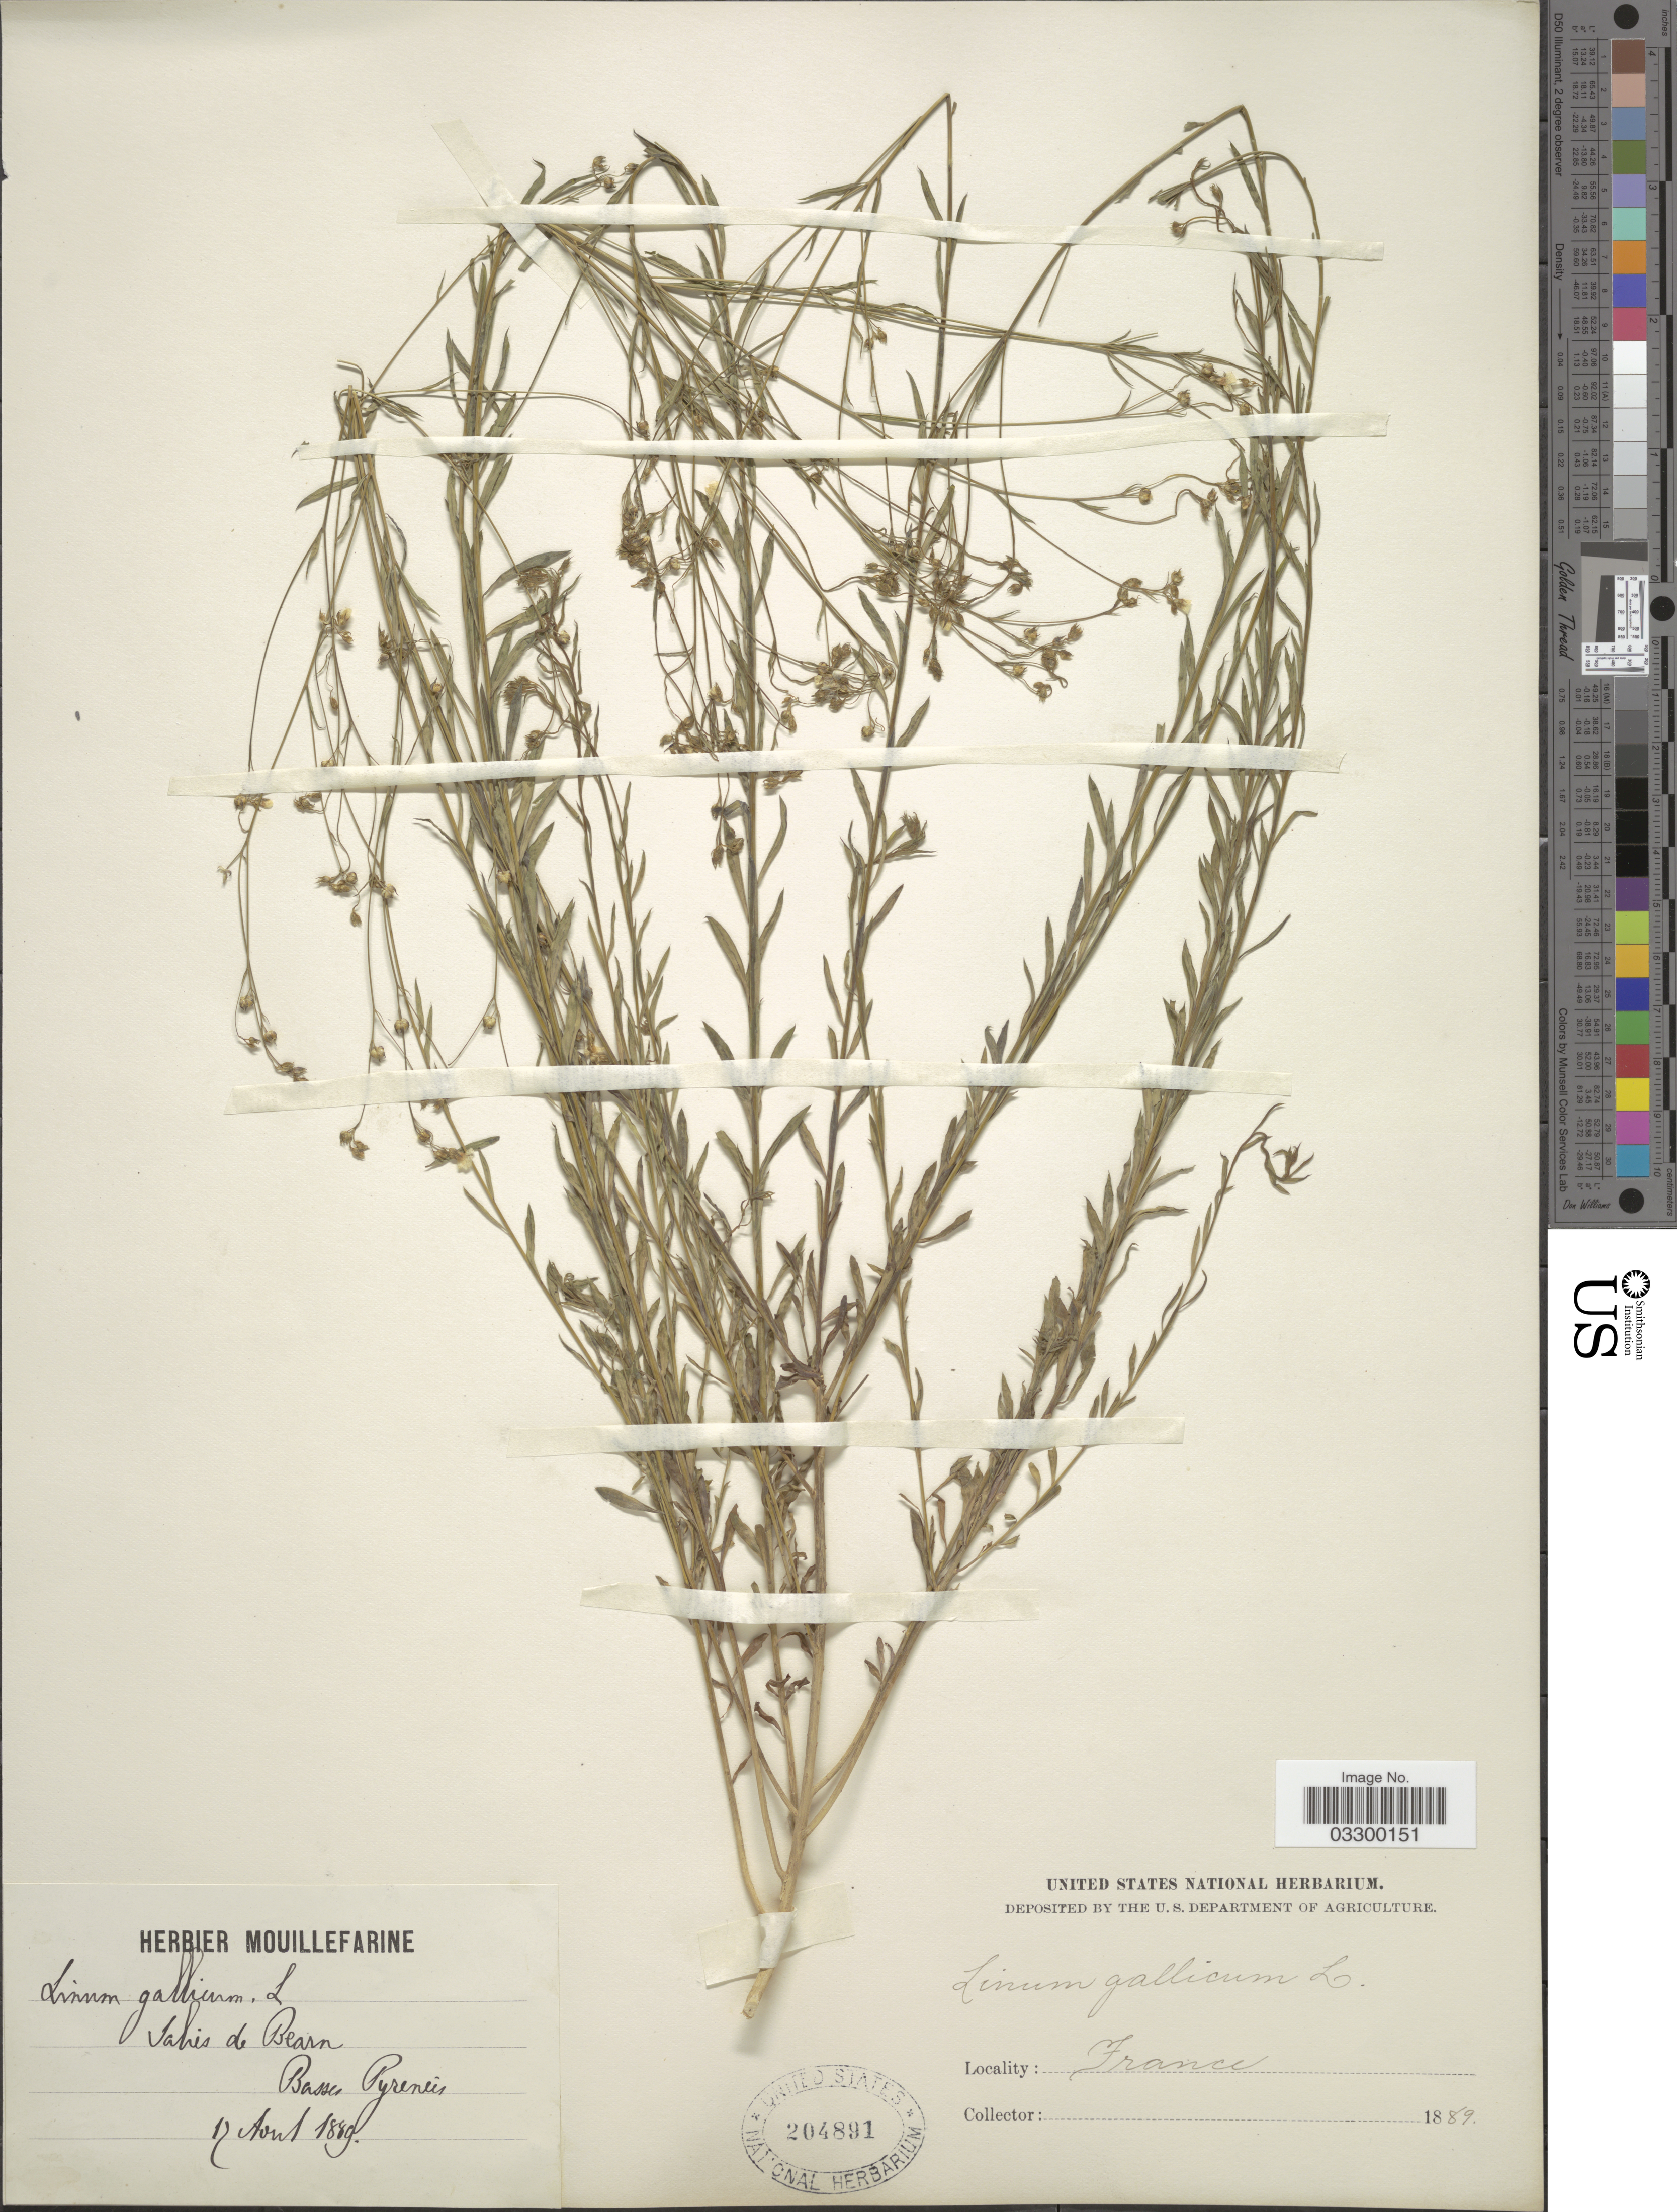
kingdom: Plantae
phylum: Tracheophyta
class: Magnoliopsida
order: Malpighiales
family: Linaceae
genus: Linum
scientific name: Linum gallicum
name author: L.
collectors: ex herb. Mouillefarine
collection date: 1889-08-17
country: France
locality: Salies de Bearn. Basses Pyrenées.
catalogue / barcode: US 204891